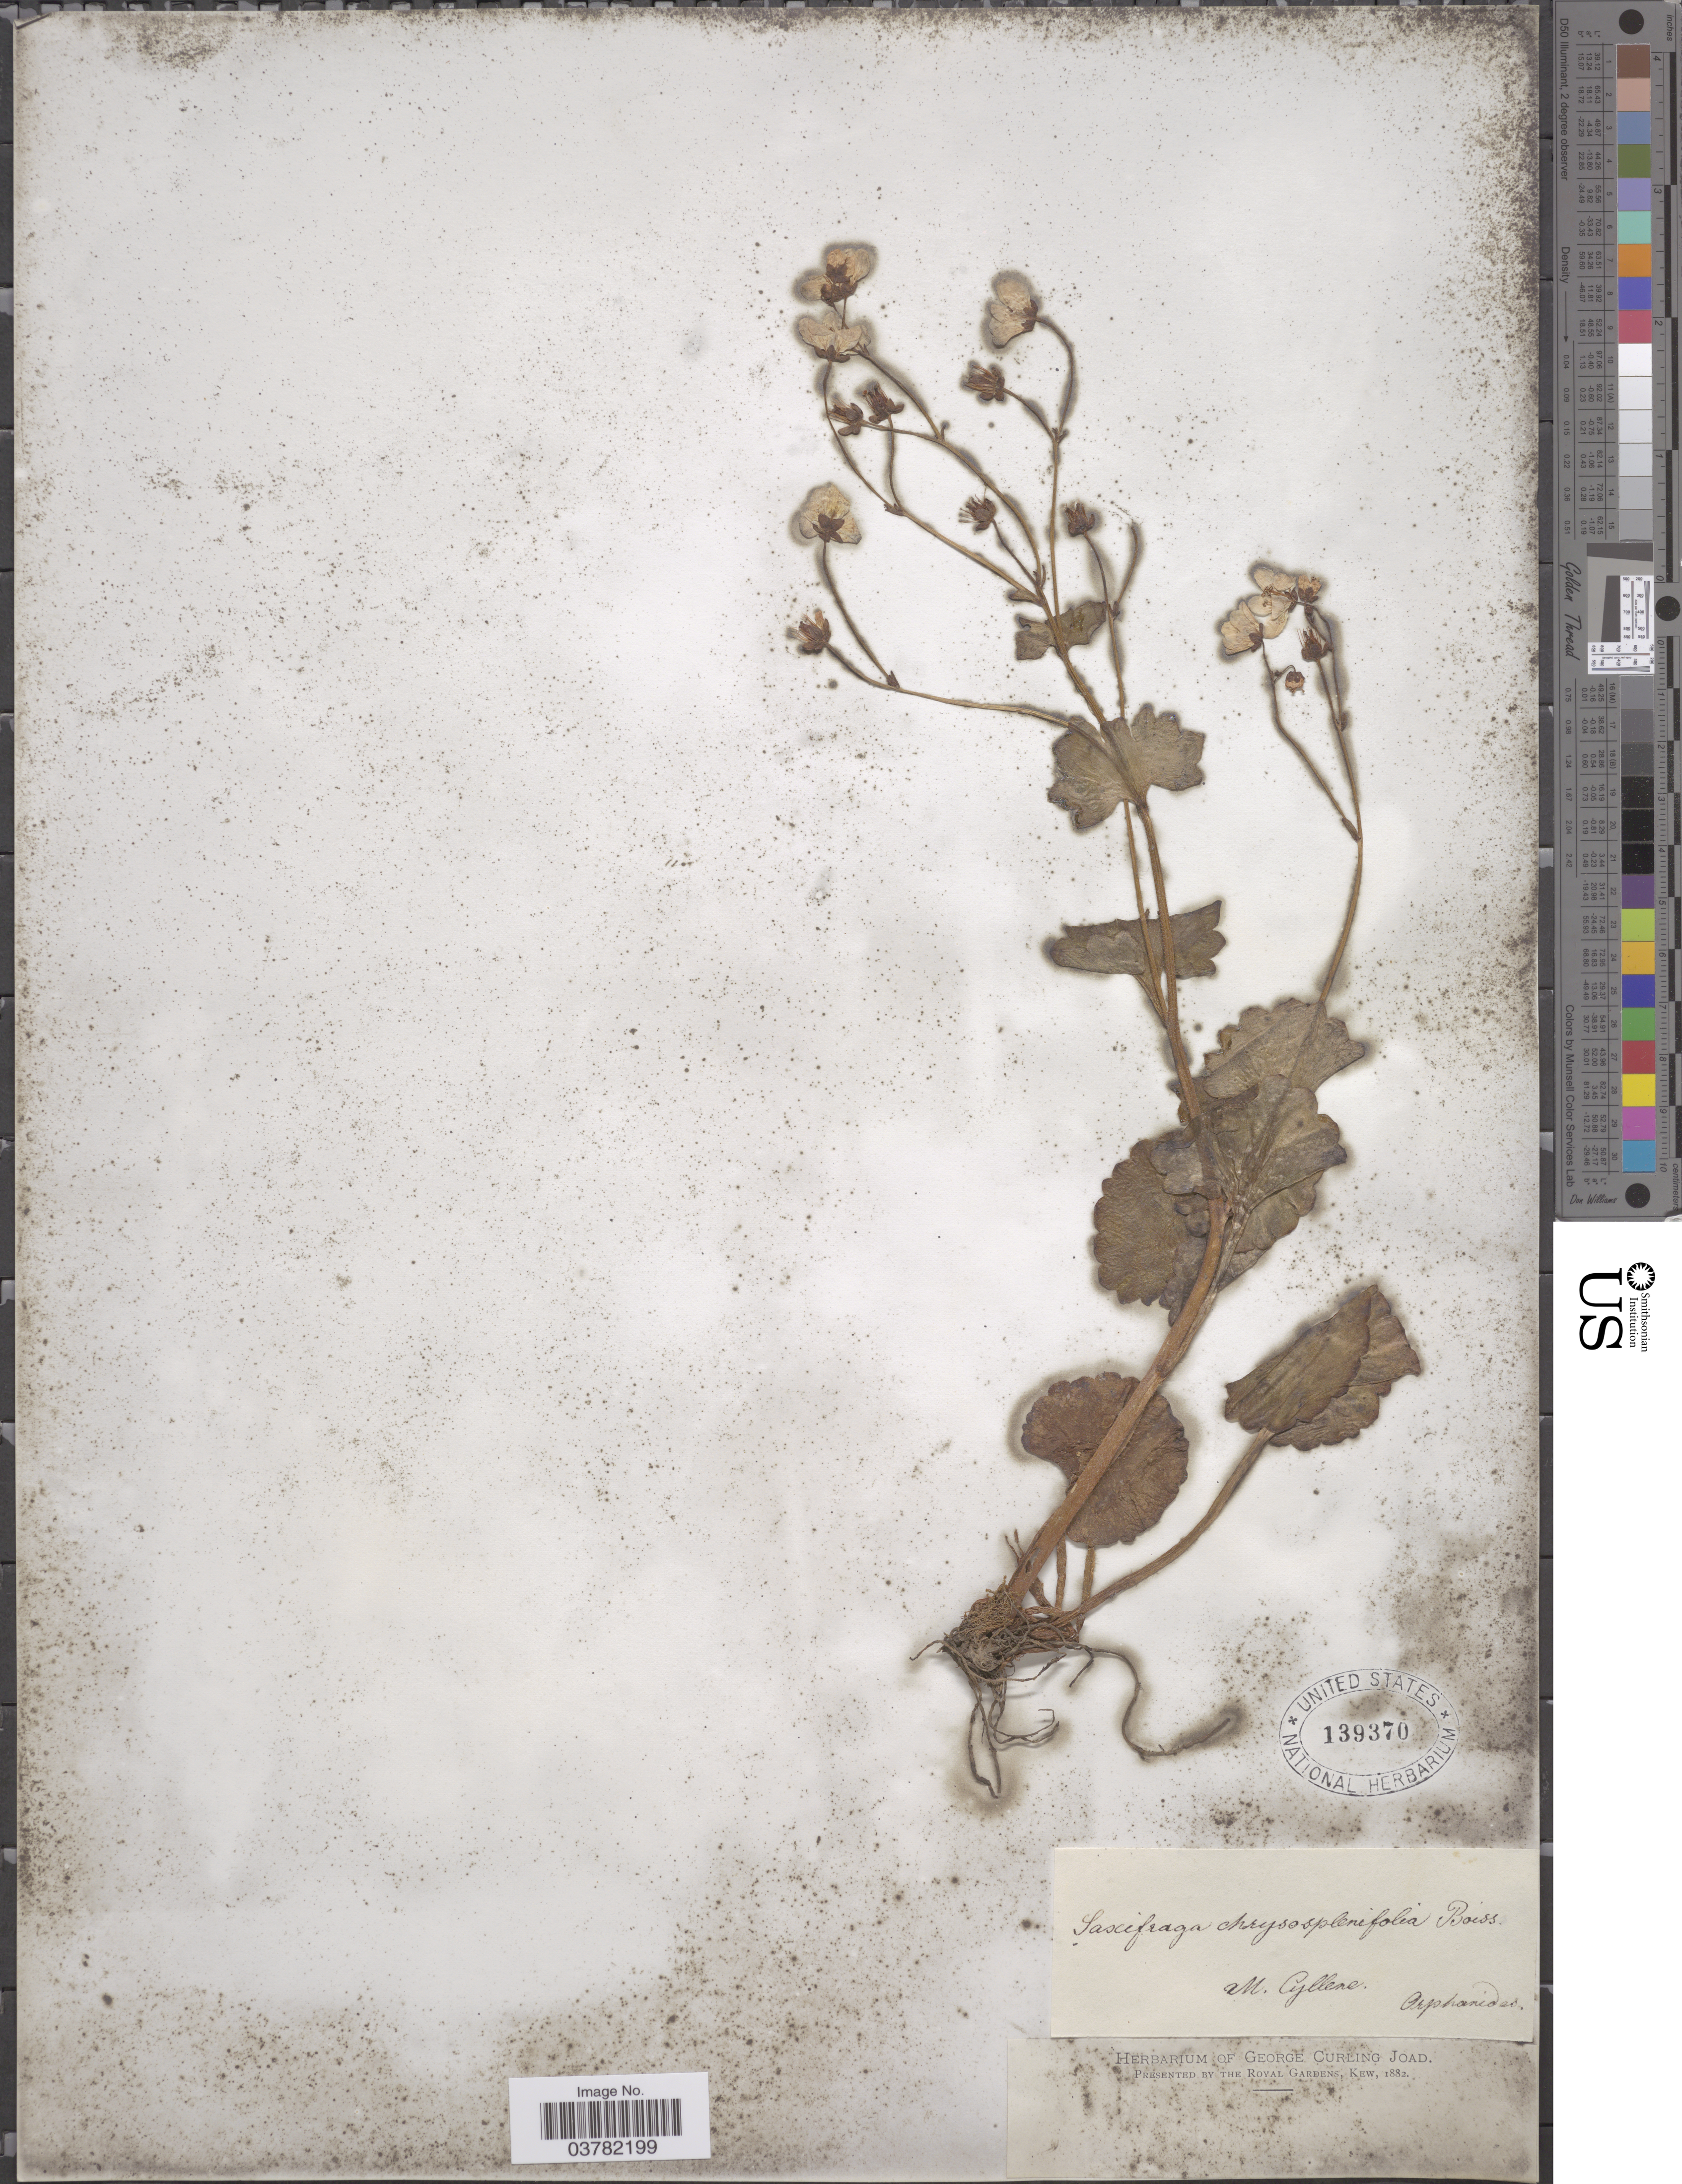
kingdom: Plantae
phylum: Tracheophyta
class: Magnoliopsida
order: Saxifragales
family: Saxifragaceae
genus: Saxifraga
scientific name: Saxifraga chrysospleniifolia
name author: Boiss.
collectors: Orphanides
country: Greece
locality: M. Cyllene.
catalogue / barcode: US 139370